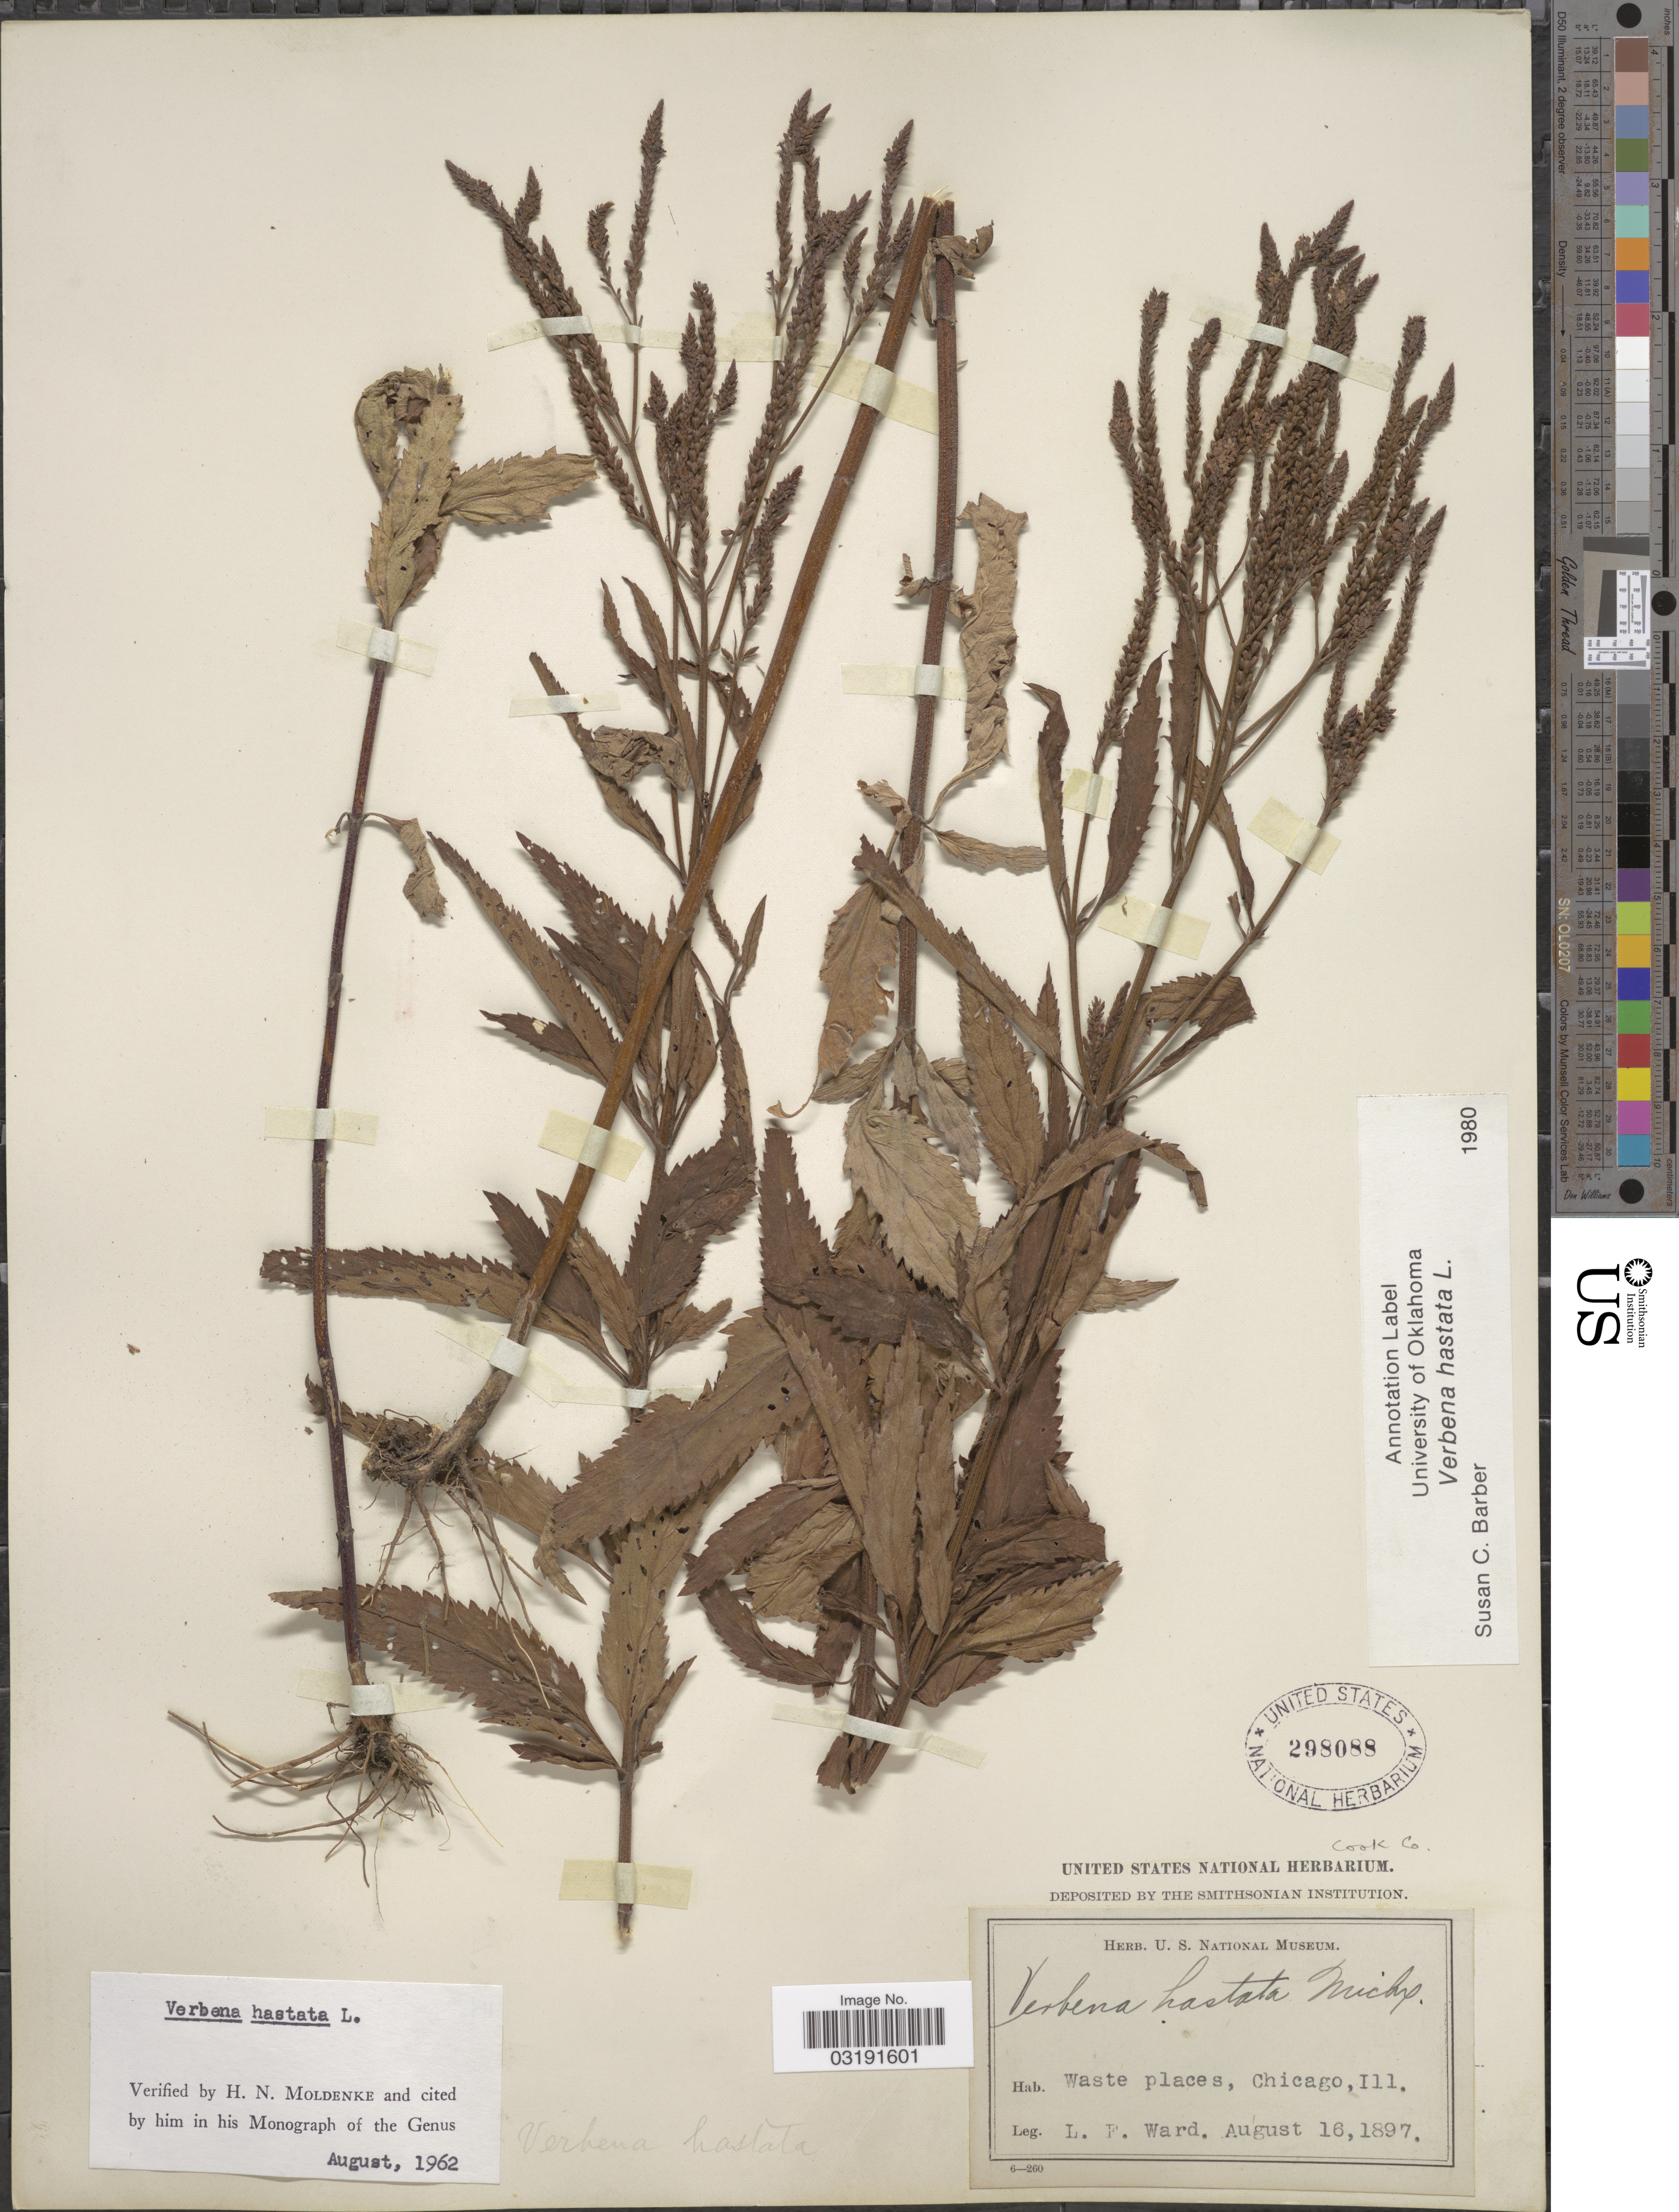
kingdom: Plantae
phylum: Tracheophyta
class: Magnoliopsida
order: Lamiales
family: Verbenaceae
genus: Verbena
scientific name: Verbena hastata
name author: L.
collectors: L. Ward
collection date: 1897-08-16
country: United States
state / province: Illinois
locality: Chicago, Cook Co.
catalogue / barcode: US 298088